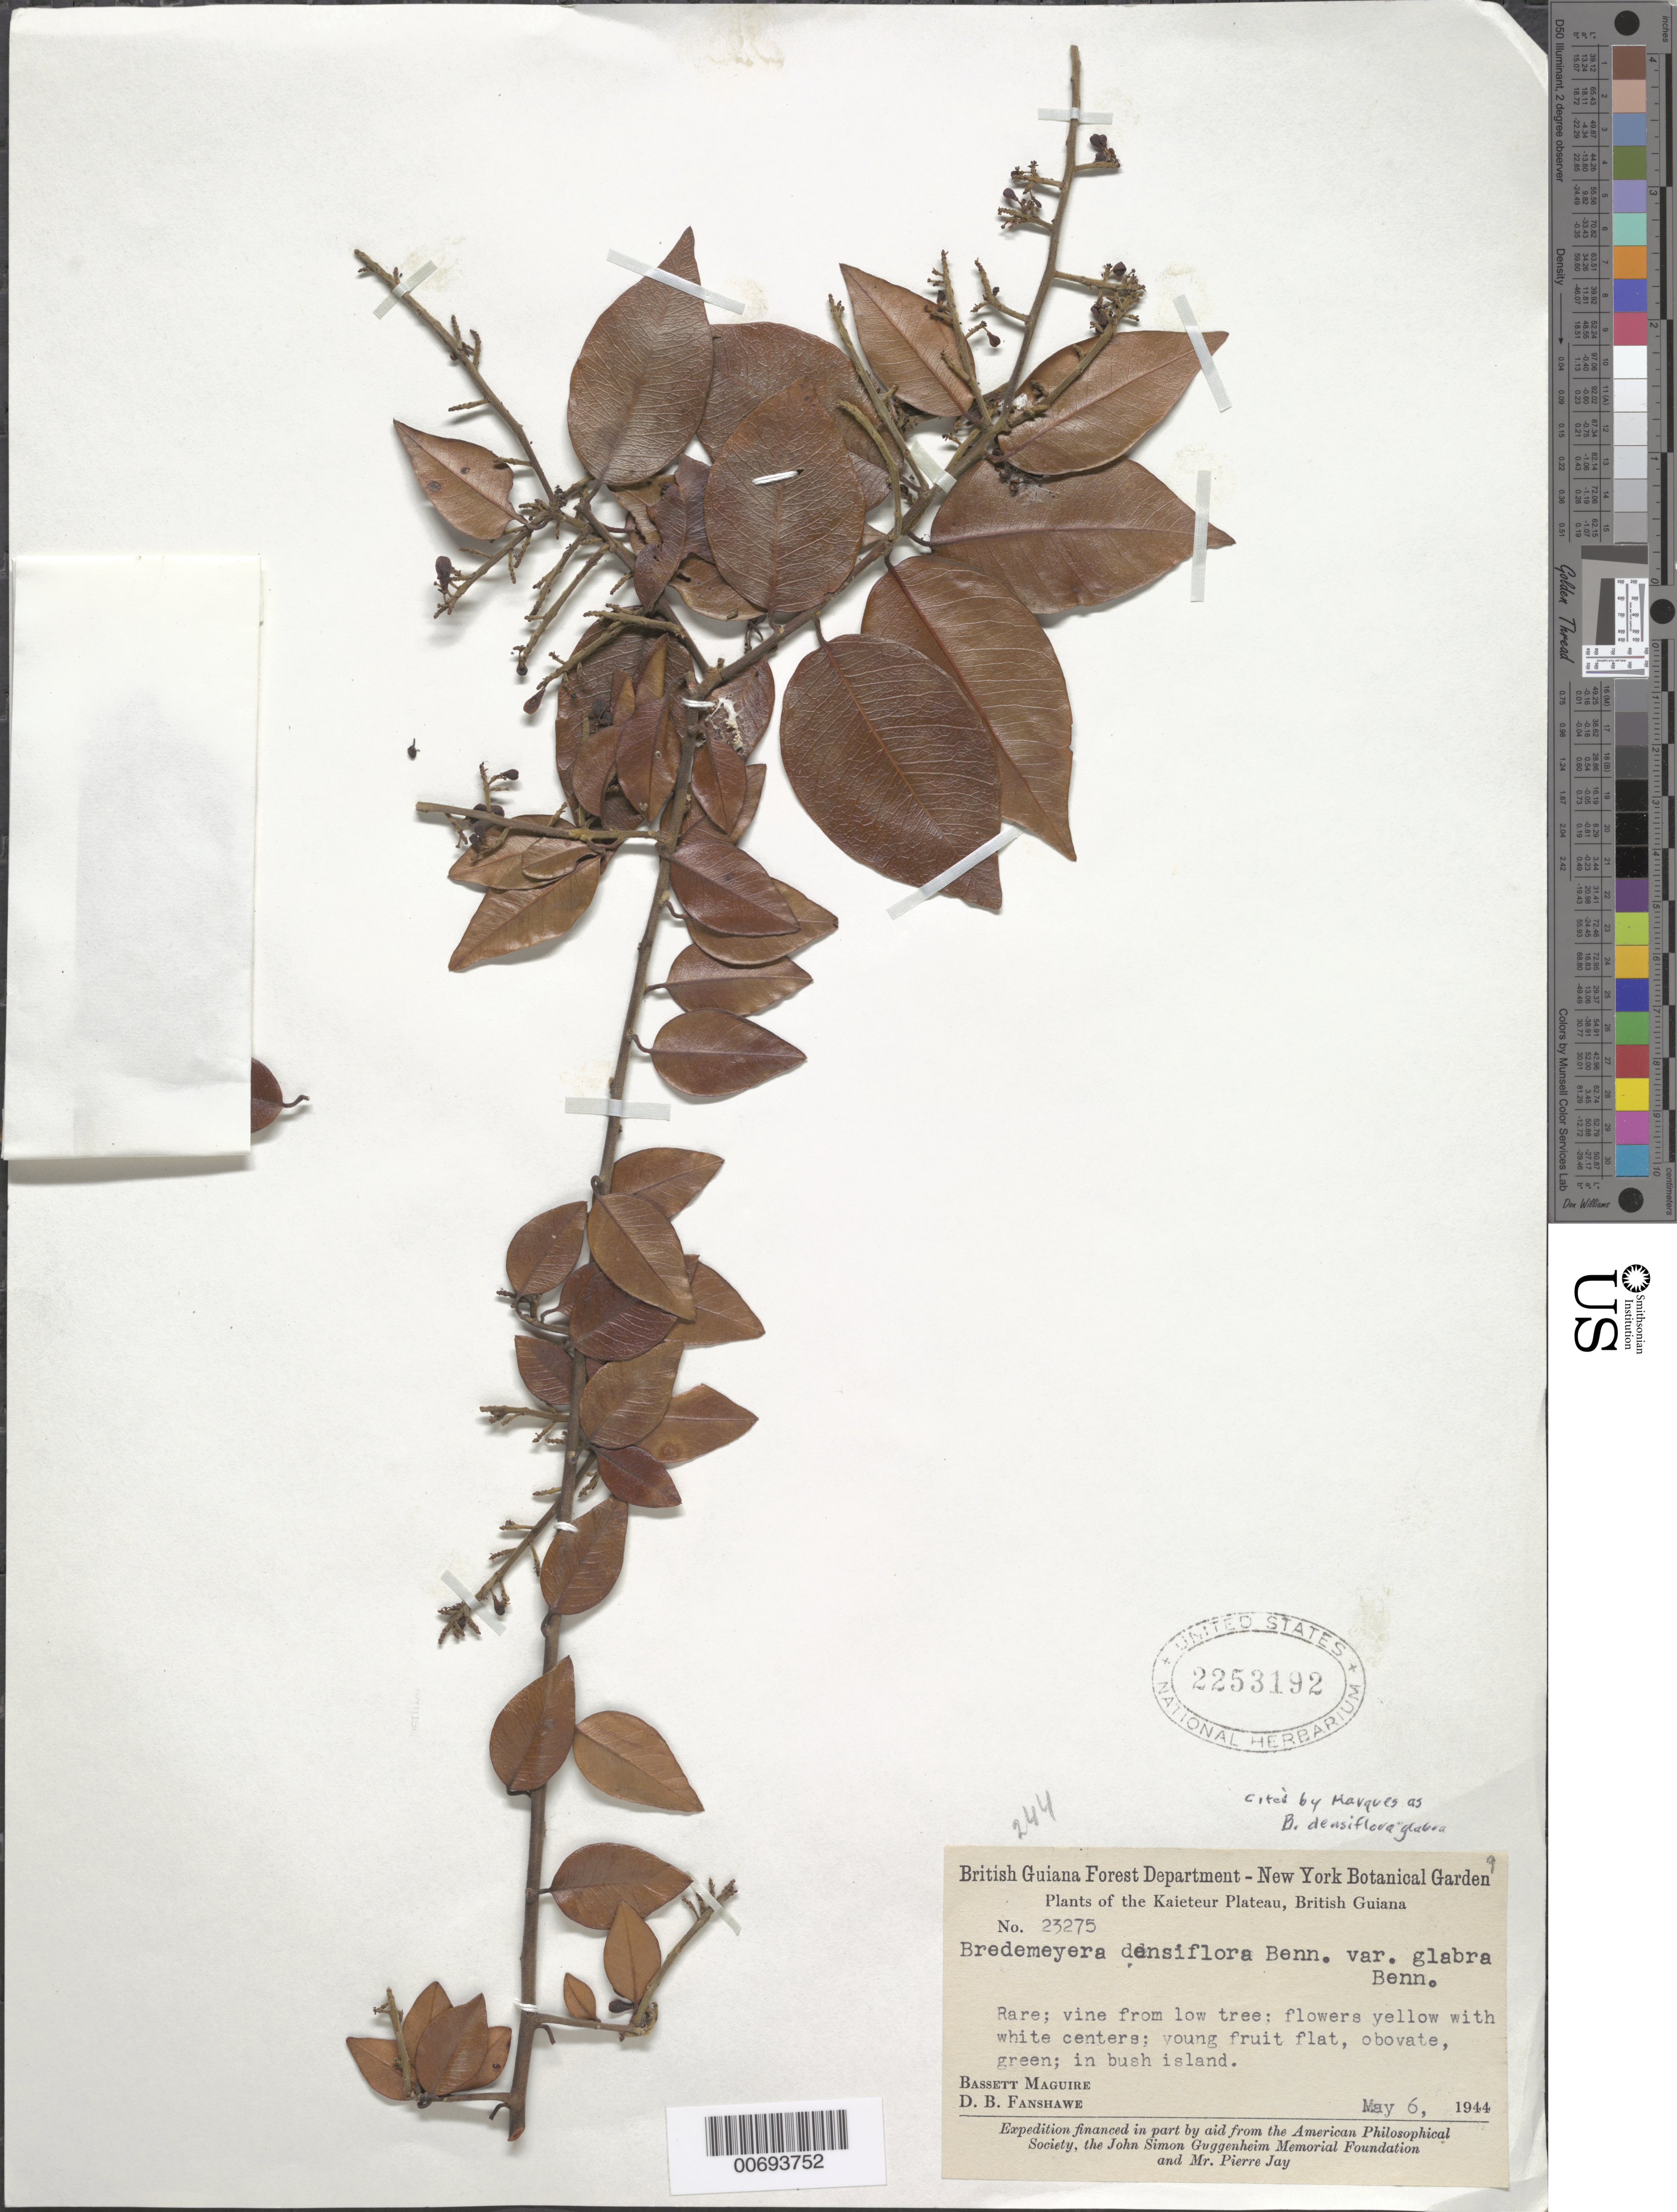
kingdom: Plantae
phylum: Tracheophyta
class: Magnoliopsida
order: Fabales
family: Polygalaceae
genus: Bredemeyera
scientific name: Bredemeyera densiflora var. glabra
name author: A.W. Benn.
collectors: B. Maguire & D. B. Fanshawe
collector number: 23275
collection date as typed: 6-May-44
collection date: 1944-05-06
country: Guyana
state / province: Potaro-Siparuni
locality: Kaieteur Plateau, Potaro River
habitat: Bush island in savanna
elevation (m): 427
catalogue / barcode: US 2253192